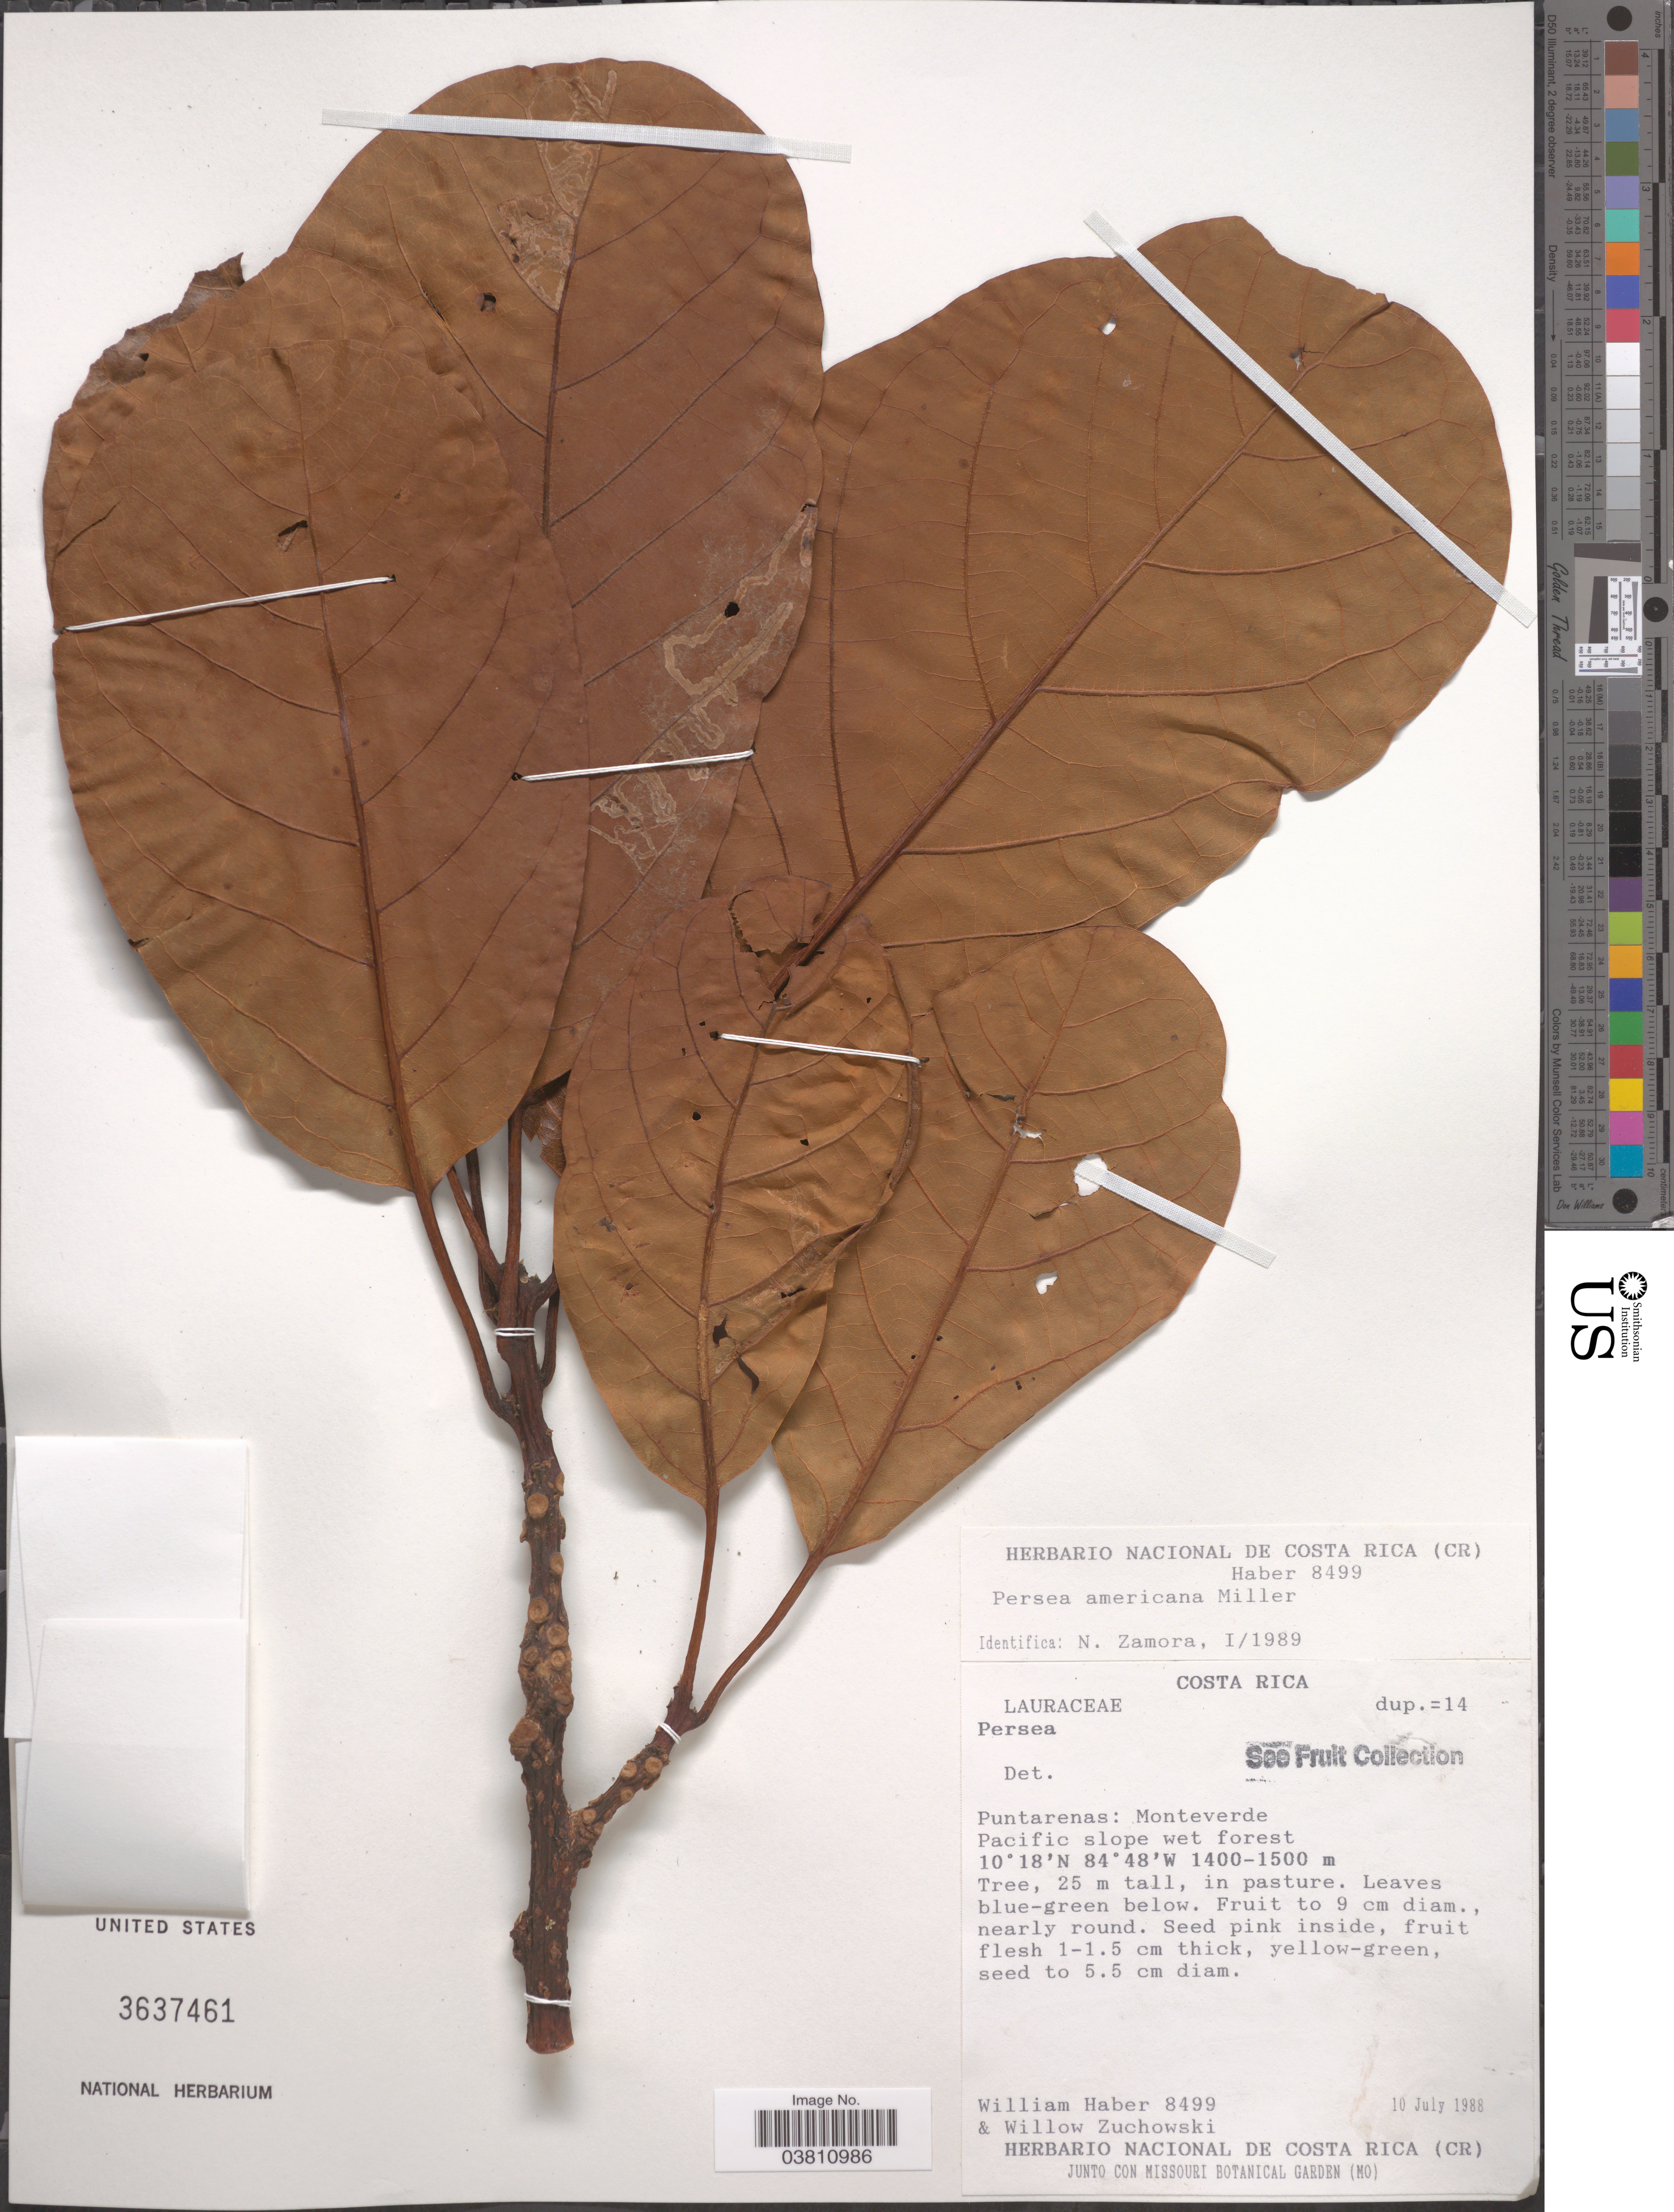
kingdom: Plantae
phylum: Tracheophyta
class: Magnoliopsida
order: Laurales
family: Lauraceae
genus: Persea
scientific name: Persea americana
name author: Mill.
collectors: W. Haber & W. Zuchowski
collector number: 8499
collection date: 1988-07-10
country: Costa Rica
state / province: Puntarenas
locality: Monteverde. Pacific slope wet forest.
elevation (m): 1400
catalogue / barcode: US 3637461